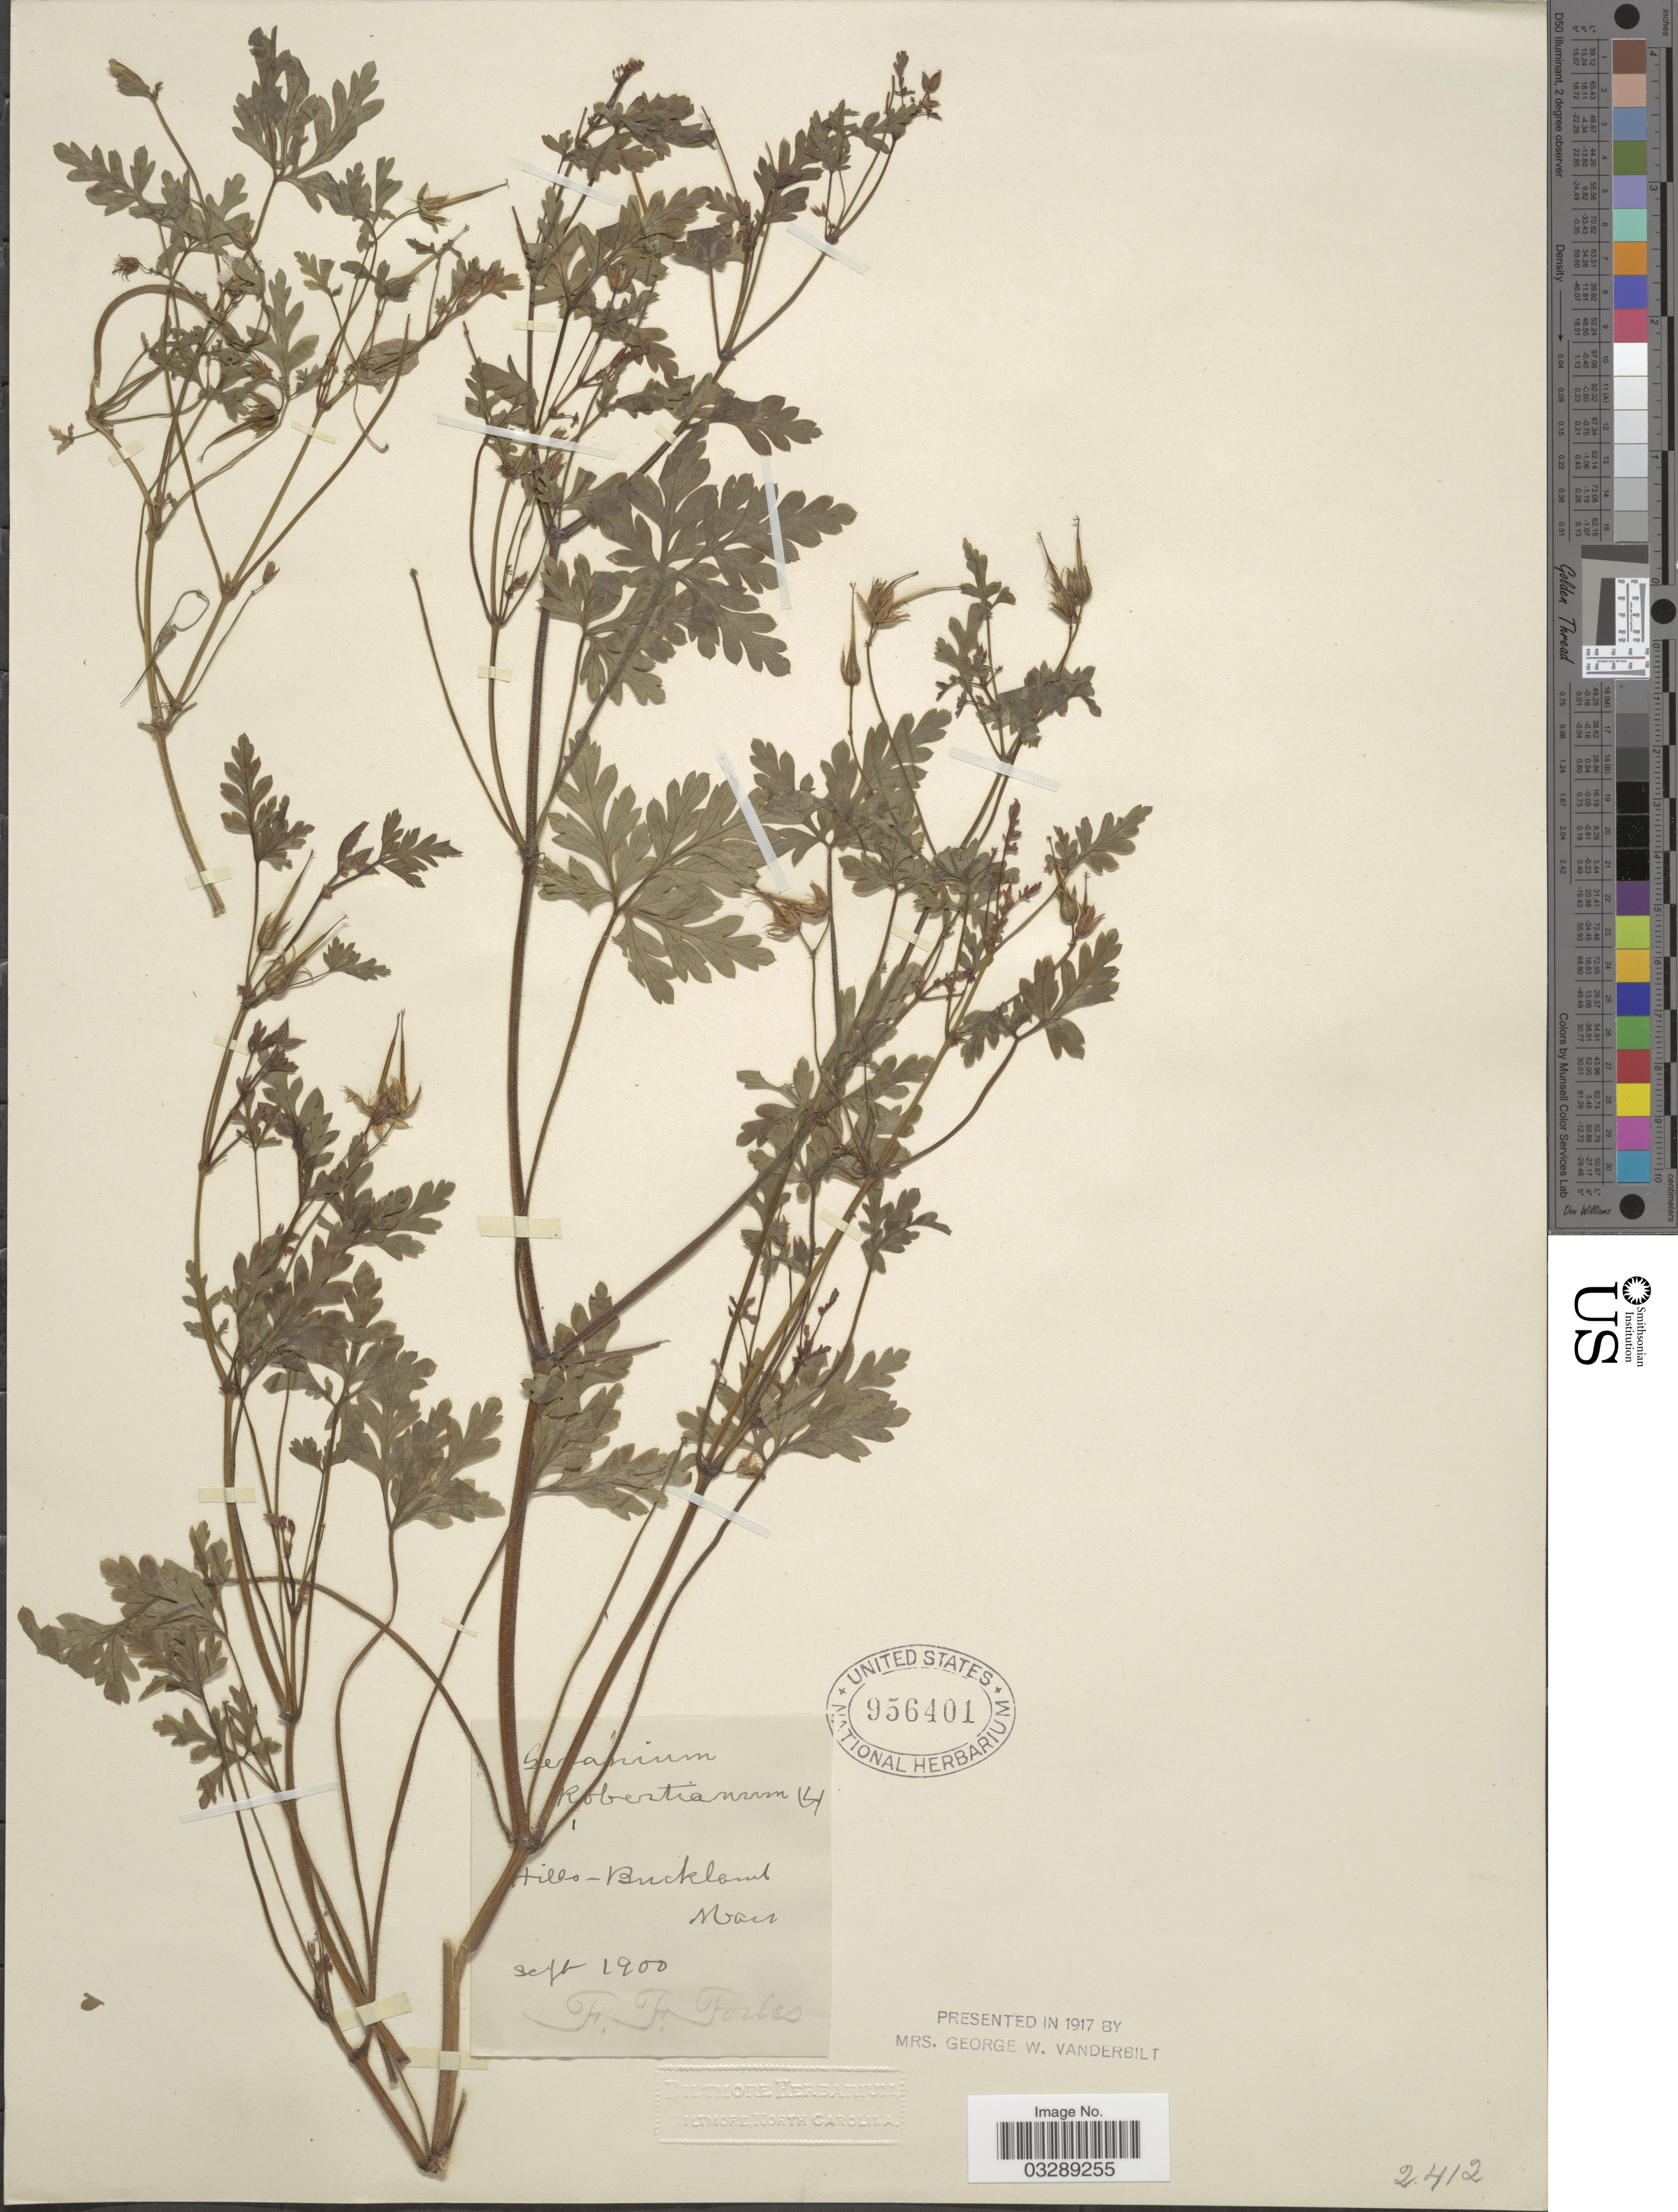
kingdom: Plantae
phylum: Tracheophyta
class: Magnoliopsida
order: Geraniales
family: Geraniaceae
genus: Geranium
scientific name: Geranium robertianum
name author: L.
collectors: F. Forbes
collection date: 1900-09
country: United States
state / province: Massachusetts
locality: Hills-Buckland.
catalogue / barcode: US 956401